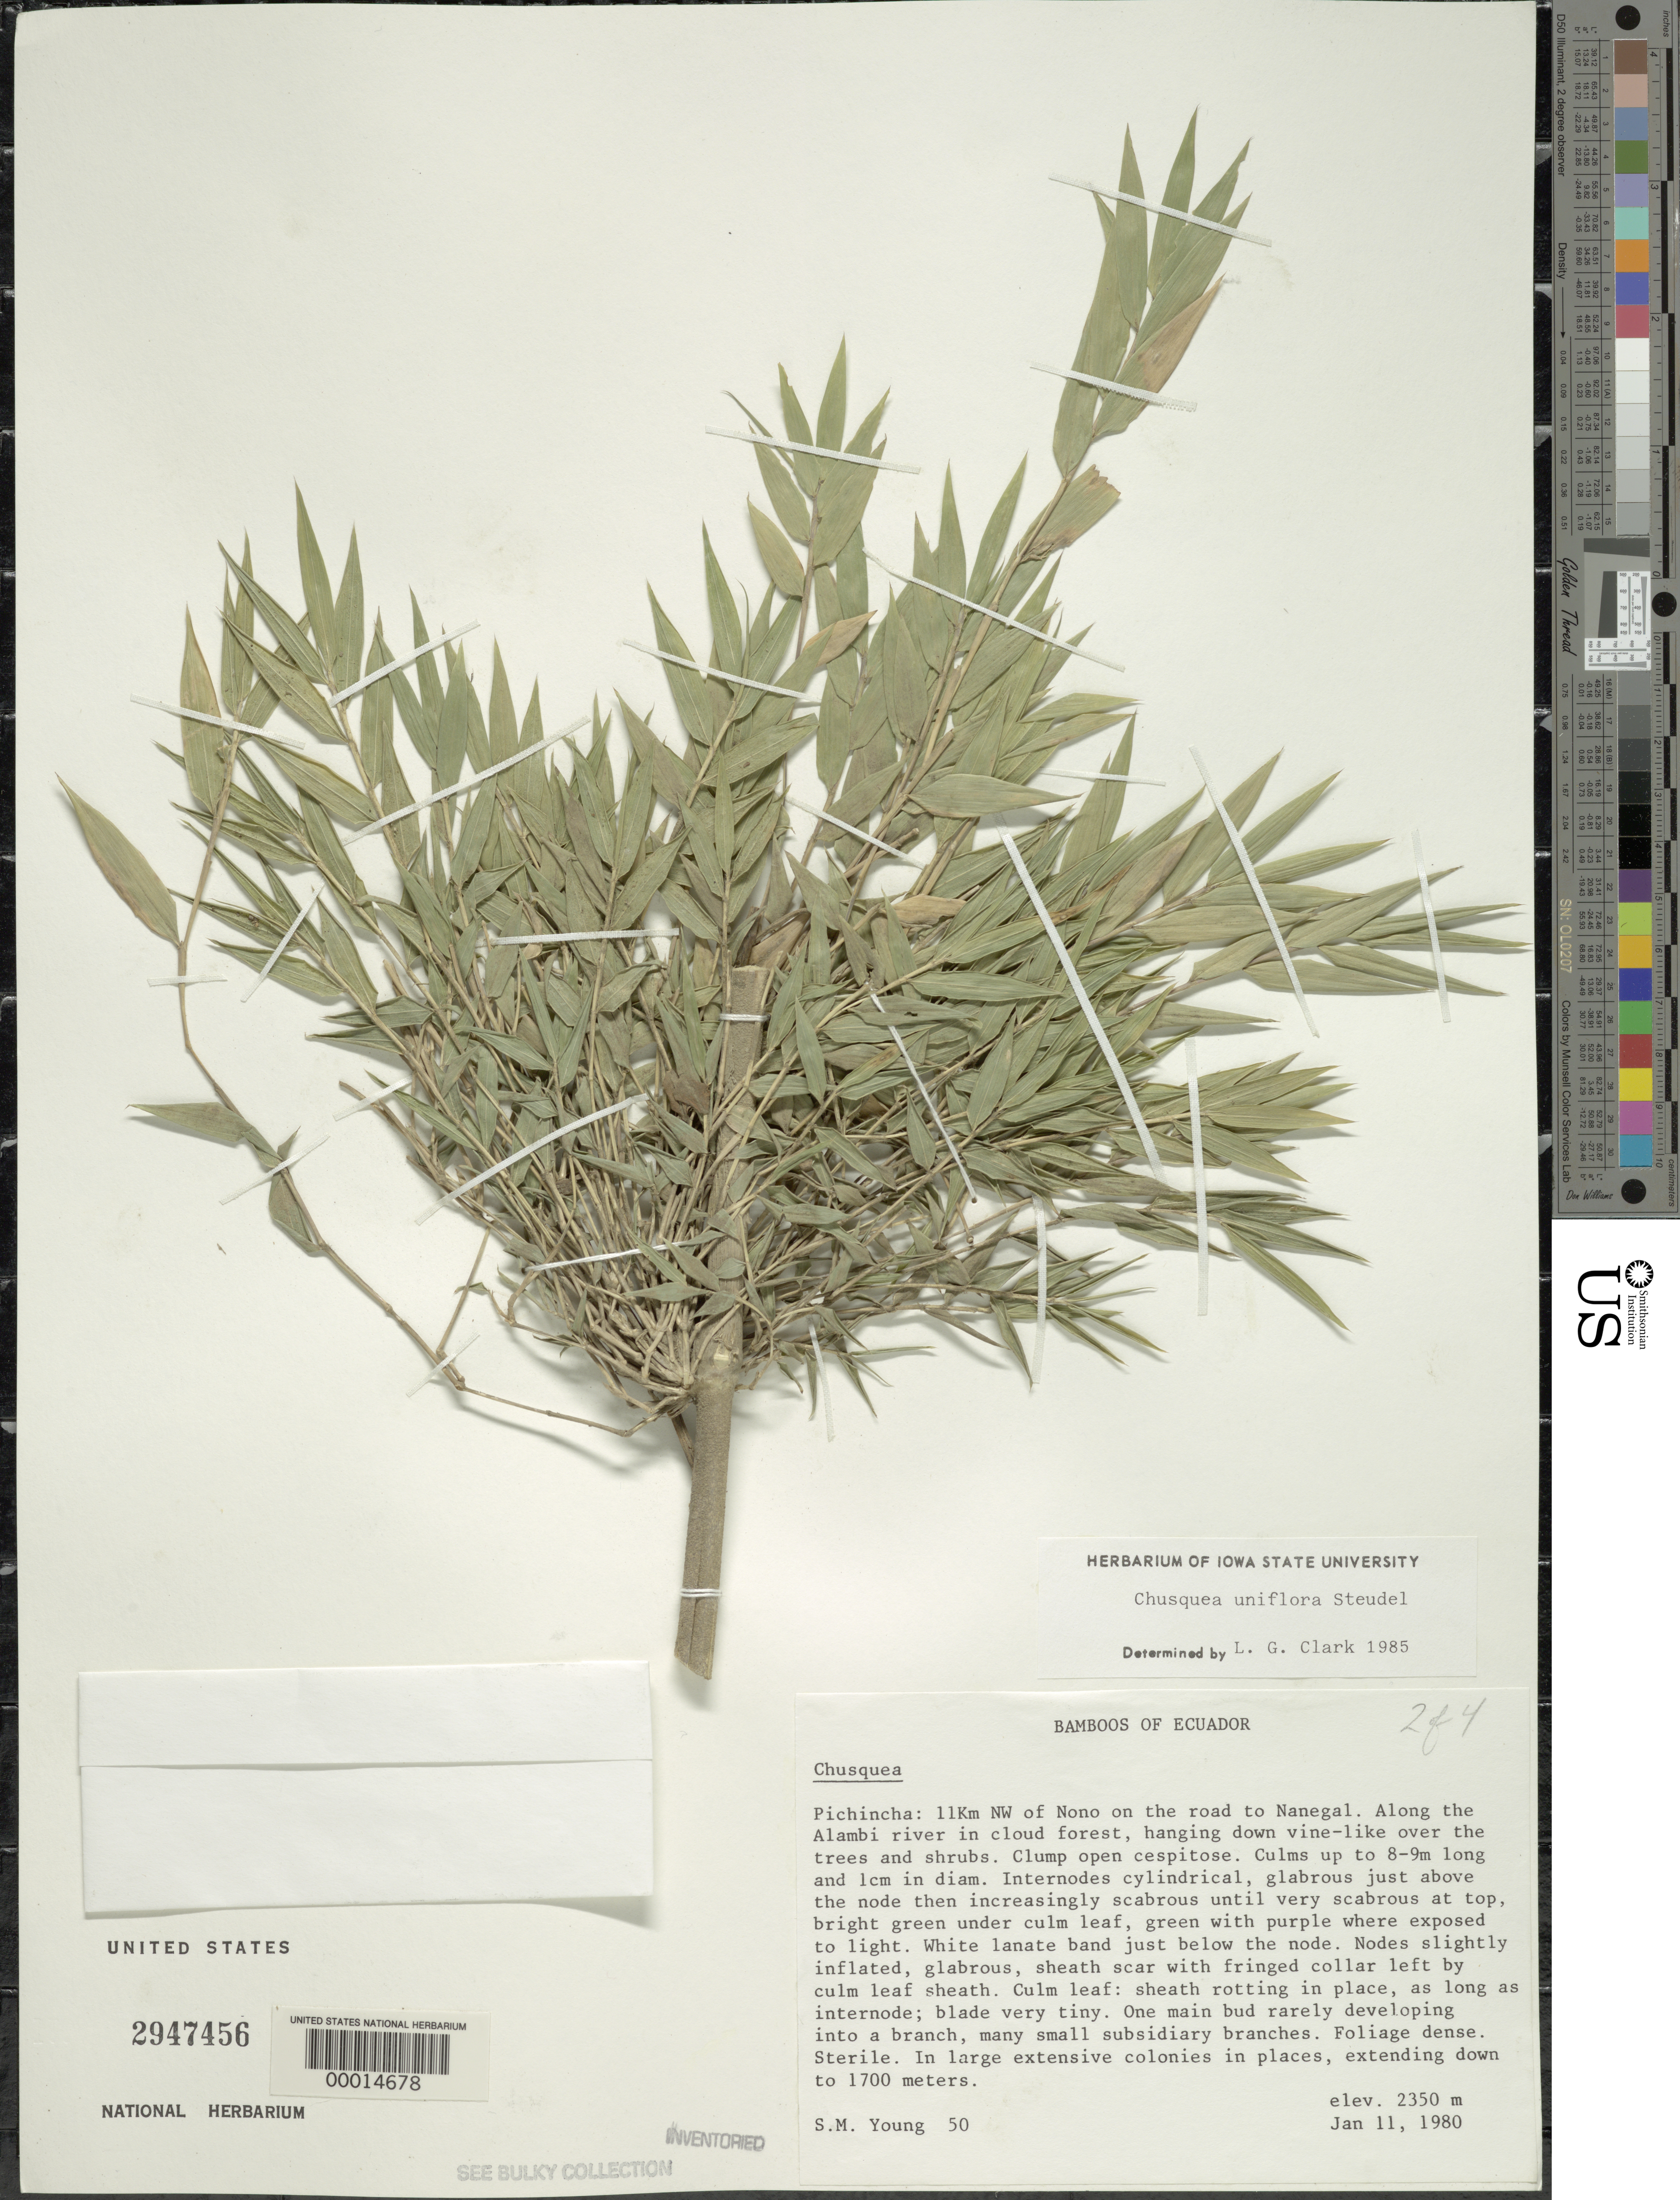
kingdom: Plantae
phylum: Tracheophyta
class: Liliopsida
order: Poales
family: Poaceae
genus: Chusquea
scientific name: Chusquea uniflora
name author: Steud.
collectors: S. Young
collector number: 50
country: Ecuador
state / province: Pichincha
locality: N W of Nono on road to Nanegal.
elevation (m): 2350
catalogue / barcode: US 2947456